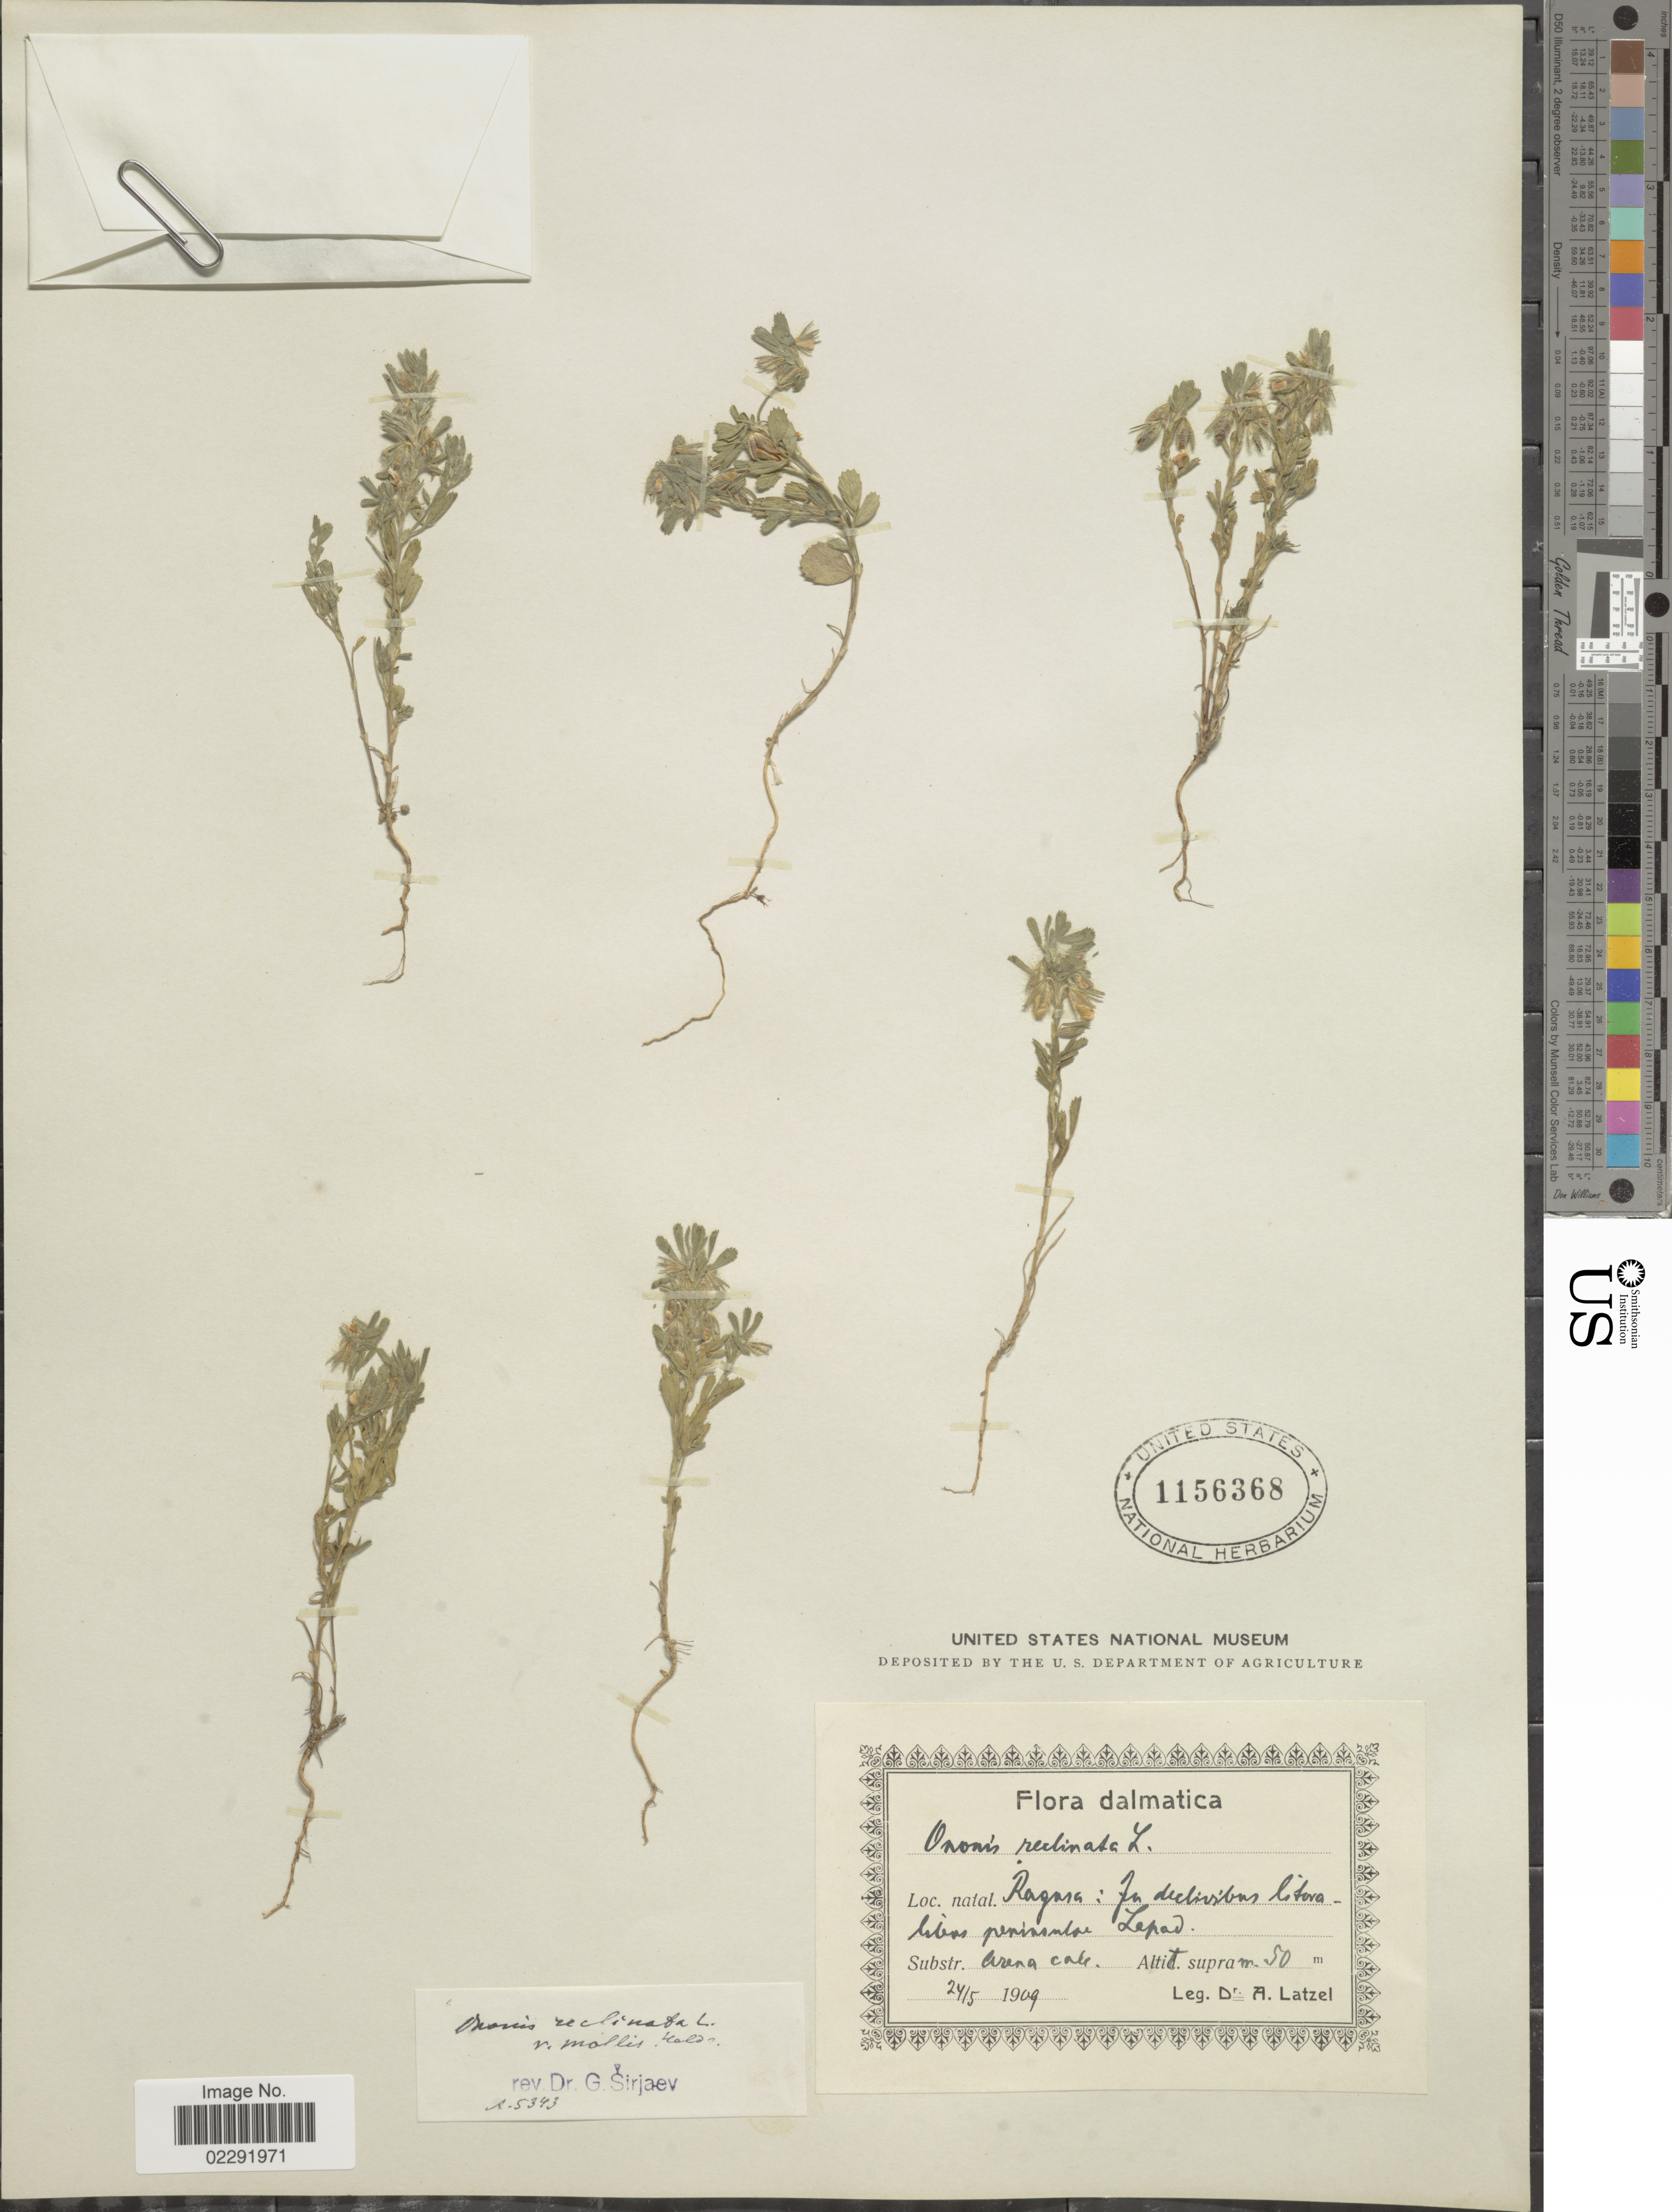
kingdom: Plantae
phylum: Tracheophyta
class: Magnoliopsida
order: Fabales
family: Fabaceae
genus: Ononis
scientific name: Ononis reclinata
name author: L.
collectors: A. Latzel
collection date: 1909-05-24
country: Croatia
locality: Dalmatica, Natal, Ragara: Du declivibus litoalibus perinantae Lapad, arena catc. [interpreted]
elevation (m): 50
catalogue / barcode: US 1156368